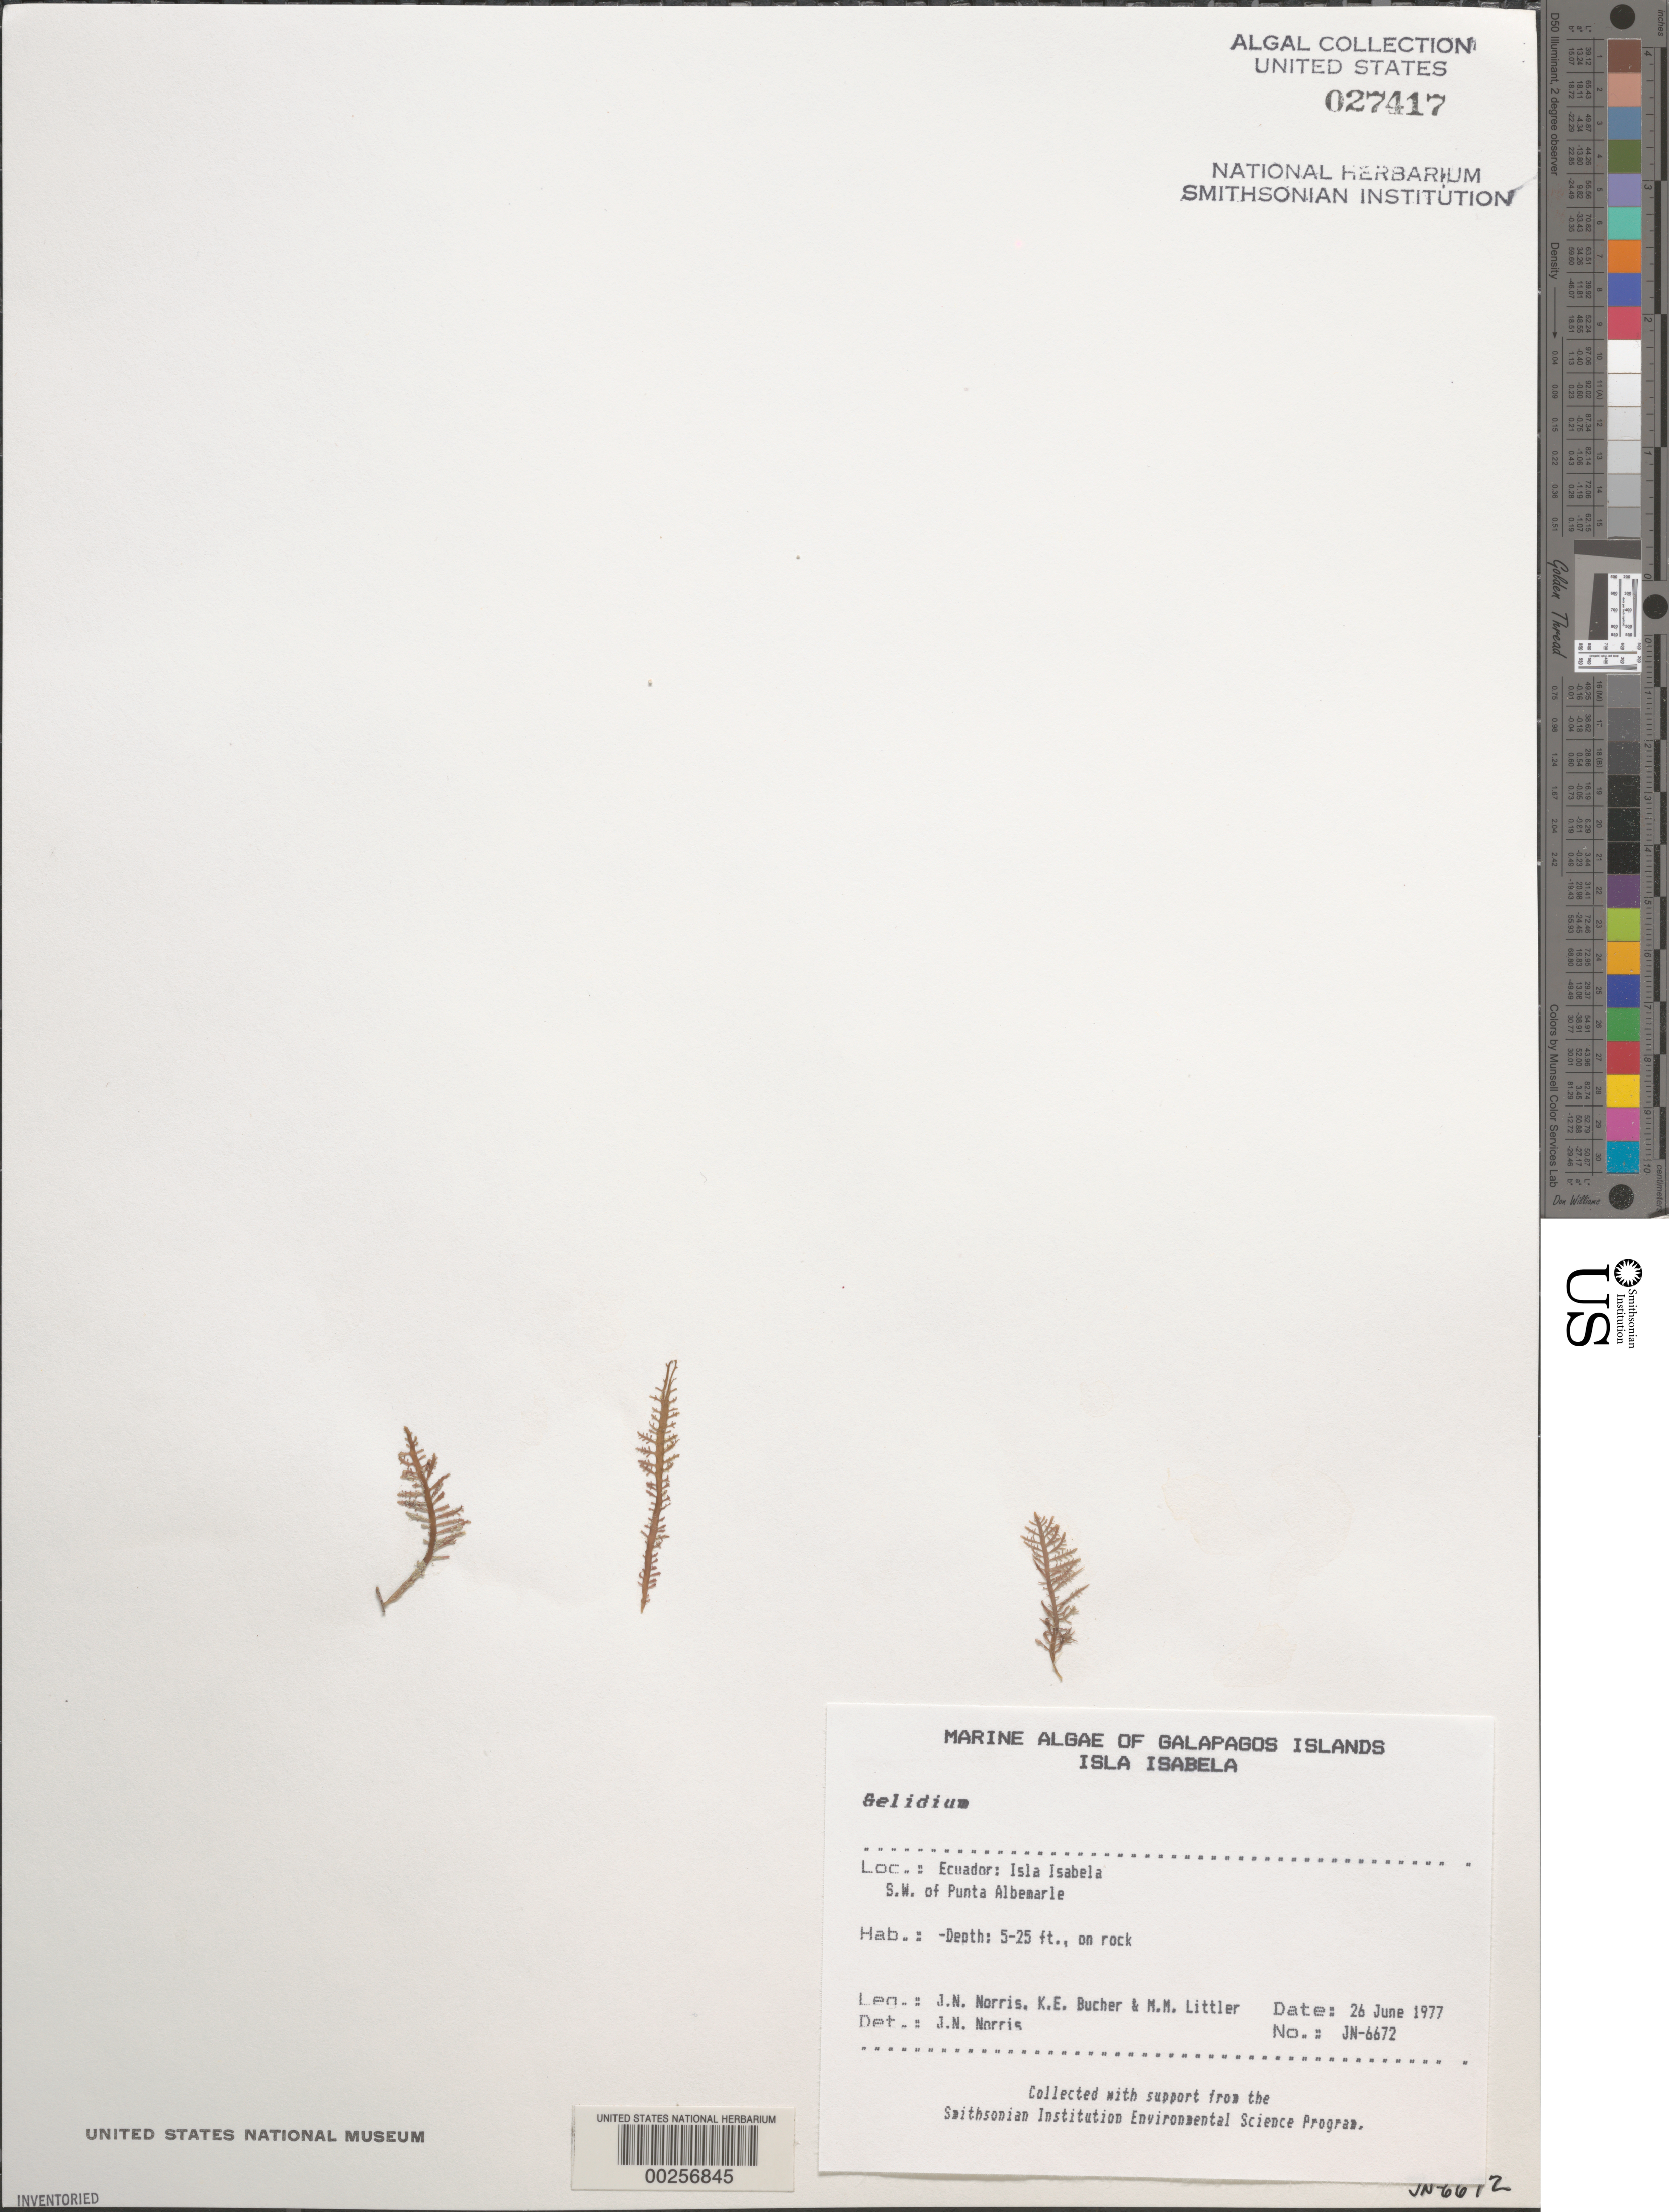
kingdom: Plantae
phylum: Rhodophyta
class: Florideophyceae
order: Gelidiales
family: Gelidiaceae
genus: Gelidium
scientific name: Gelidium sp.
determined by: Norris, James N.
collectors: J. N. Norris, K. E. Bucher & M. M. Littler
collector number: JN-6672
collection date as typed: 26 Jun 1977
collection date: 1977-06-26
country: Ecuador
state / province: Colón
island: Isabela [Albemarle]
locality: Southwest of Punta Albemarle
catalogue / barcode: US 27417